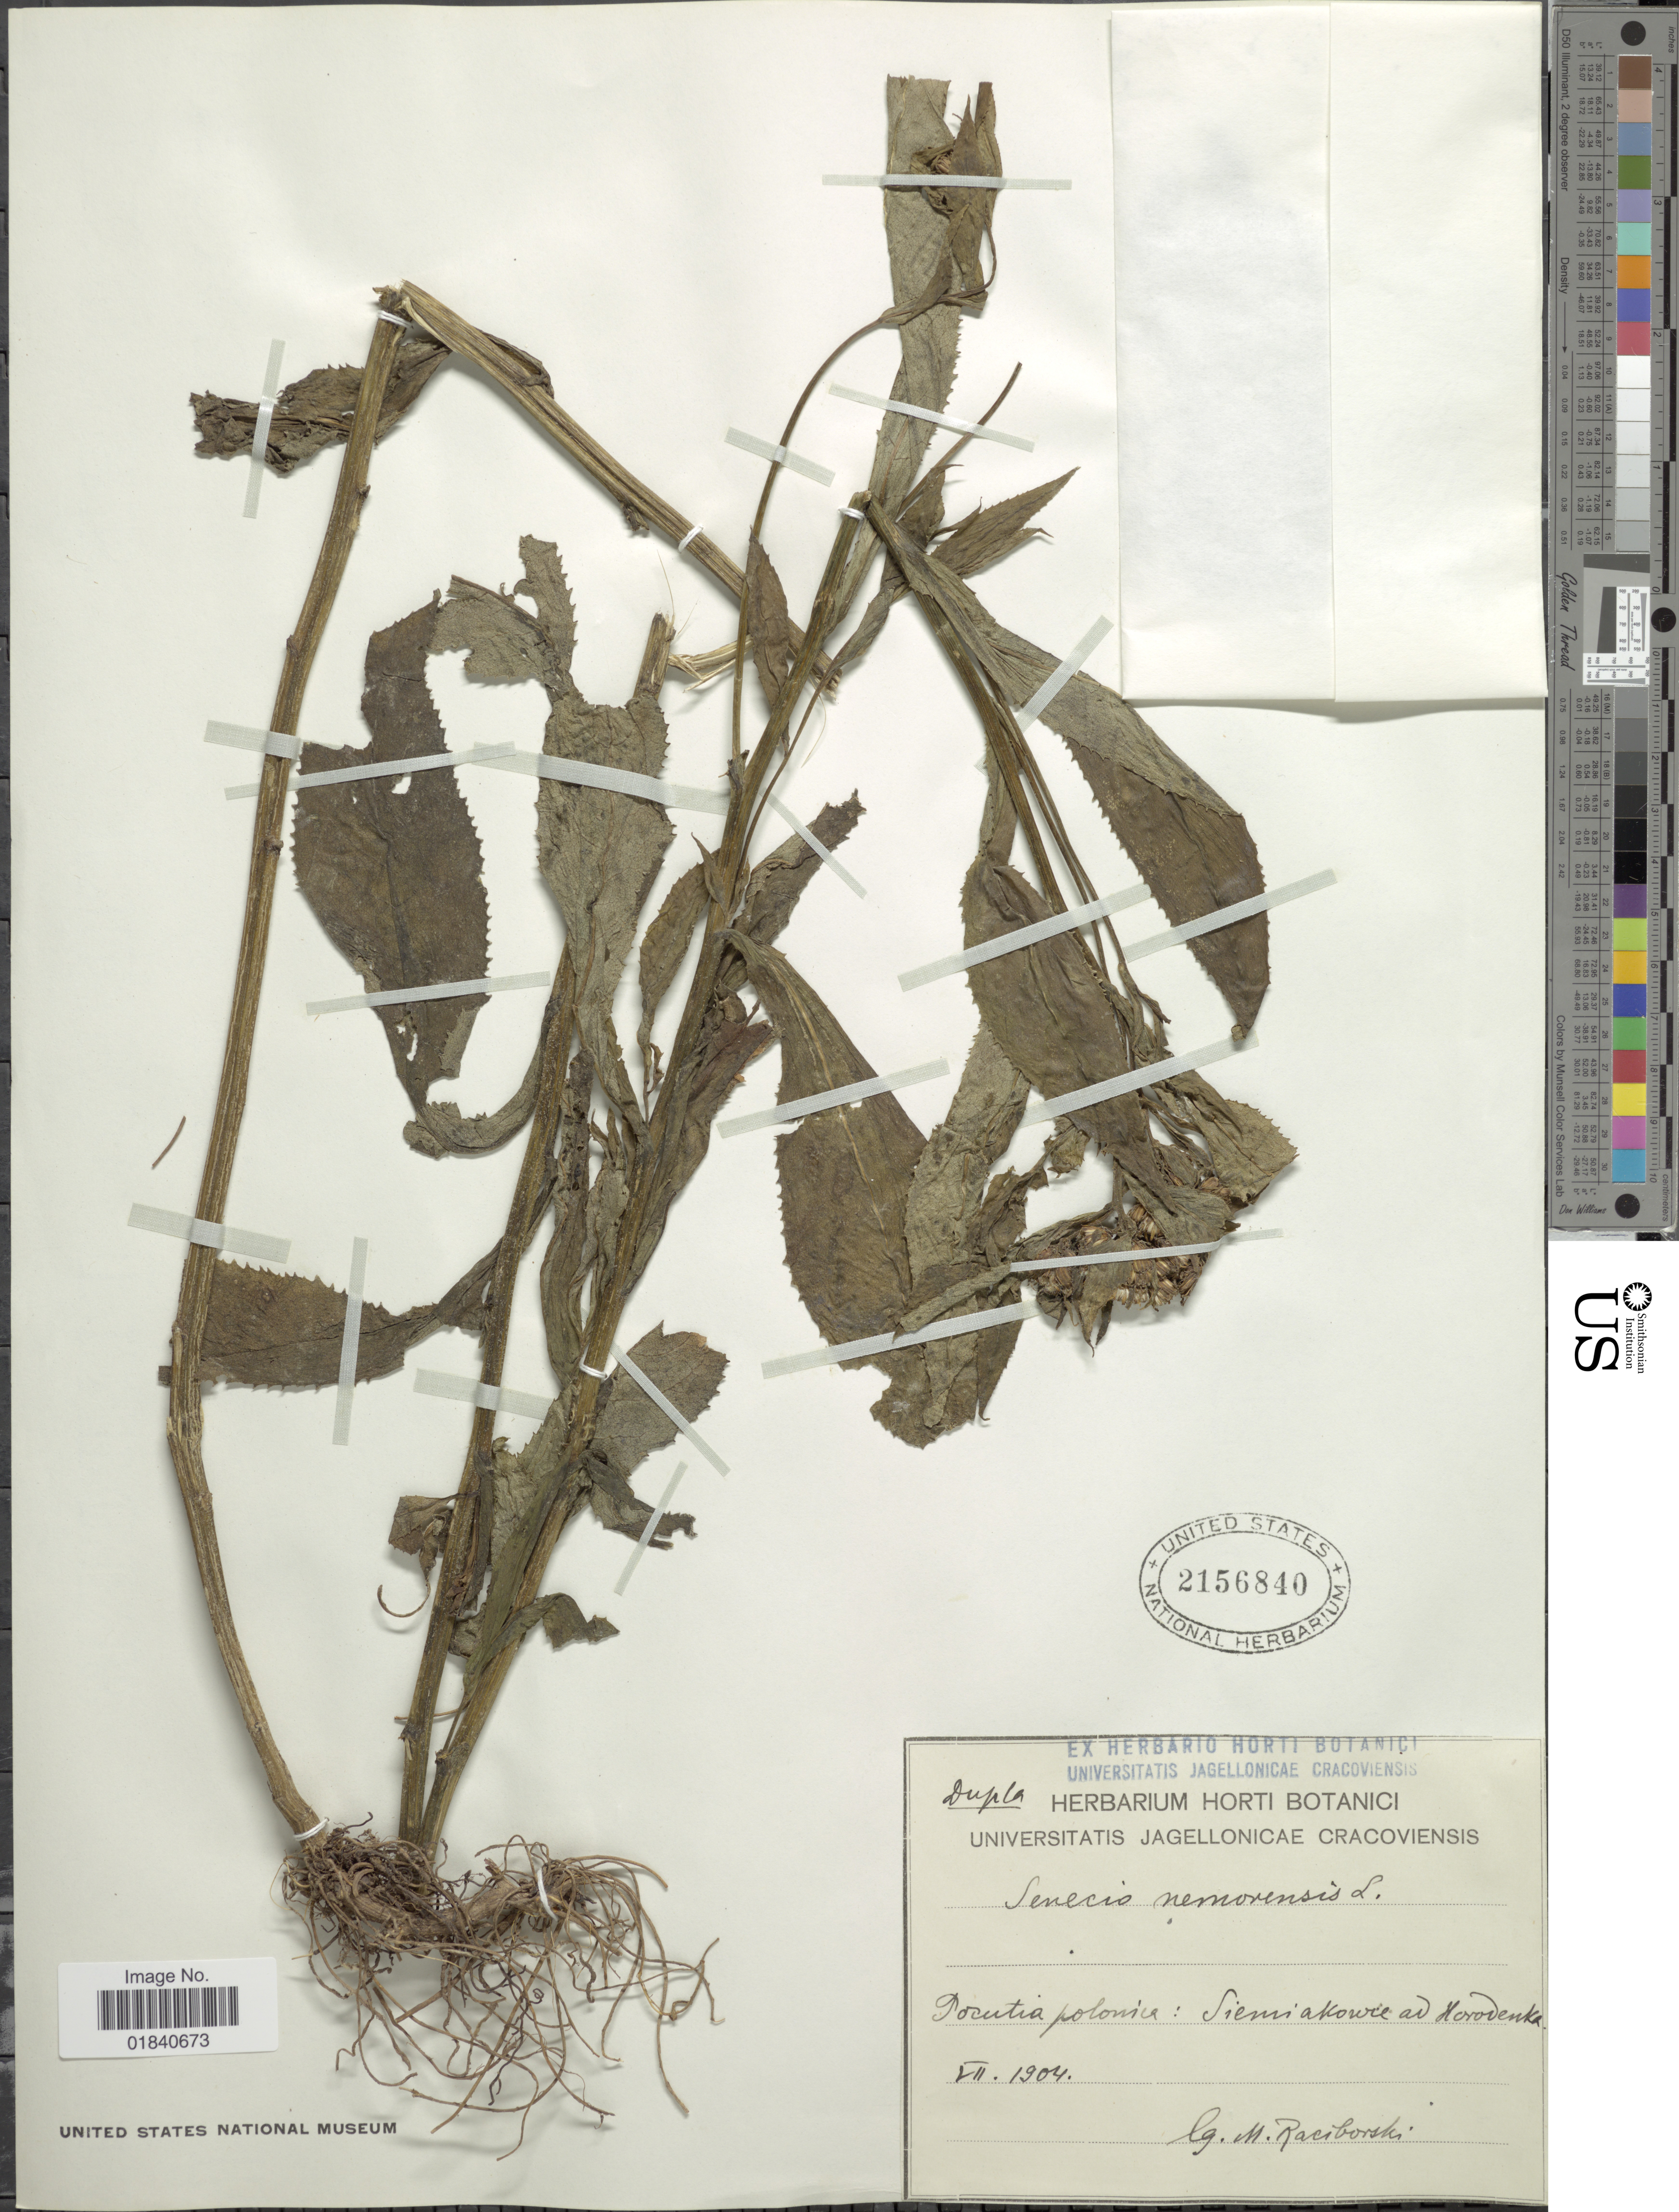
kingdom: Plantae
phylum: Tracheophyta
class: Magnoliopsida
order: Asterales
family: Asteraceae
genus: Senecio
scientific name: Senecio nemorensis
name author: L.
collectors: M. Raciborski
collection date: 1904-07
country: Poland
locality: Pocutia polonica: Siennakowc ad Korovenka [interpreted]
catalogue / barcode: US 2156840